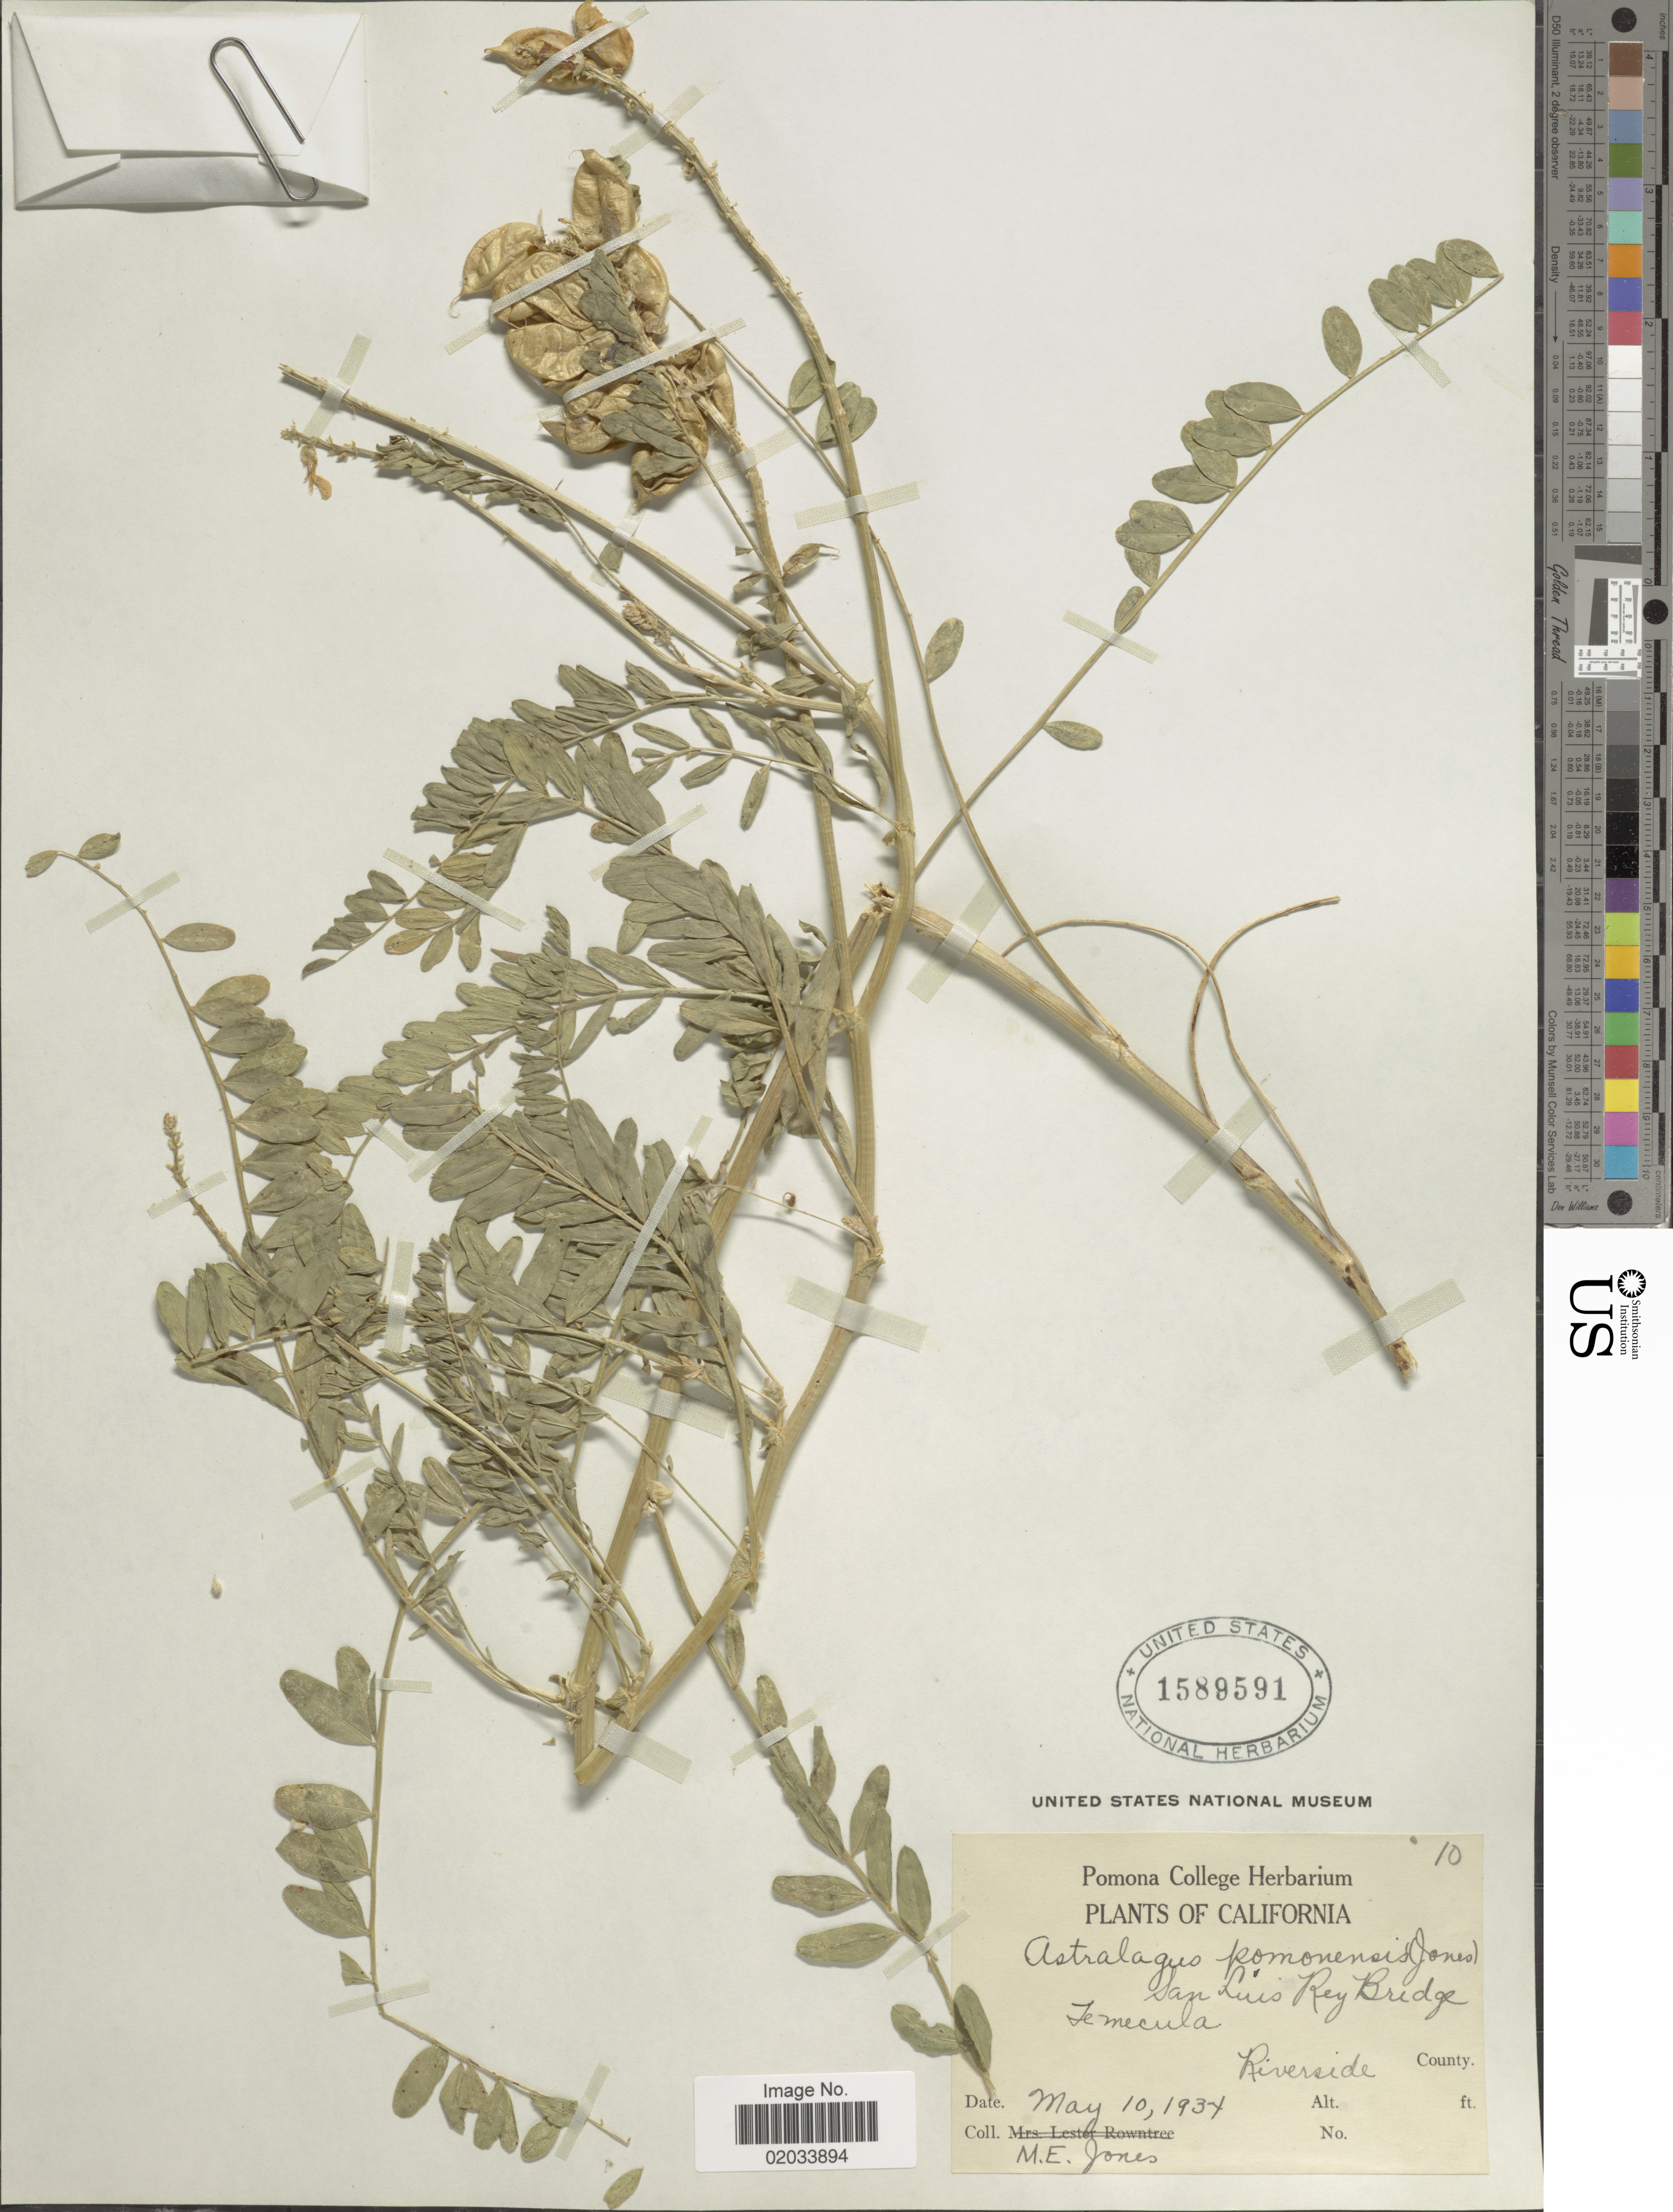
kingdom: Plantae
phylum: Tracheophyta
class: Magnoliopsida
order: Fabales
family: Fabaceae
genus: Astragalus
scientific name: Astragalus pomonensis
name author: M.E. Jones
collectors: M. E. Jones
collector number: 10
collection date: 1934-05-10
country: United States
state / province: California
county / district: Riverside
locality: San Luis Rey Bridge. Temecula. Riverside County.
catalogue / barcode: US 1589591